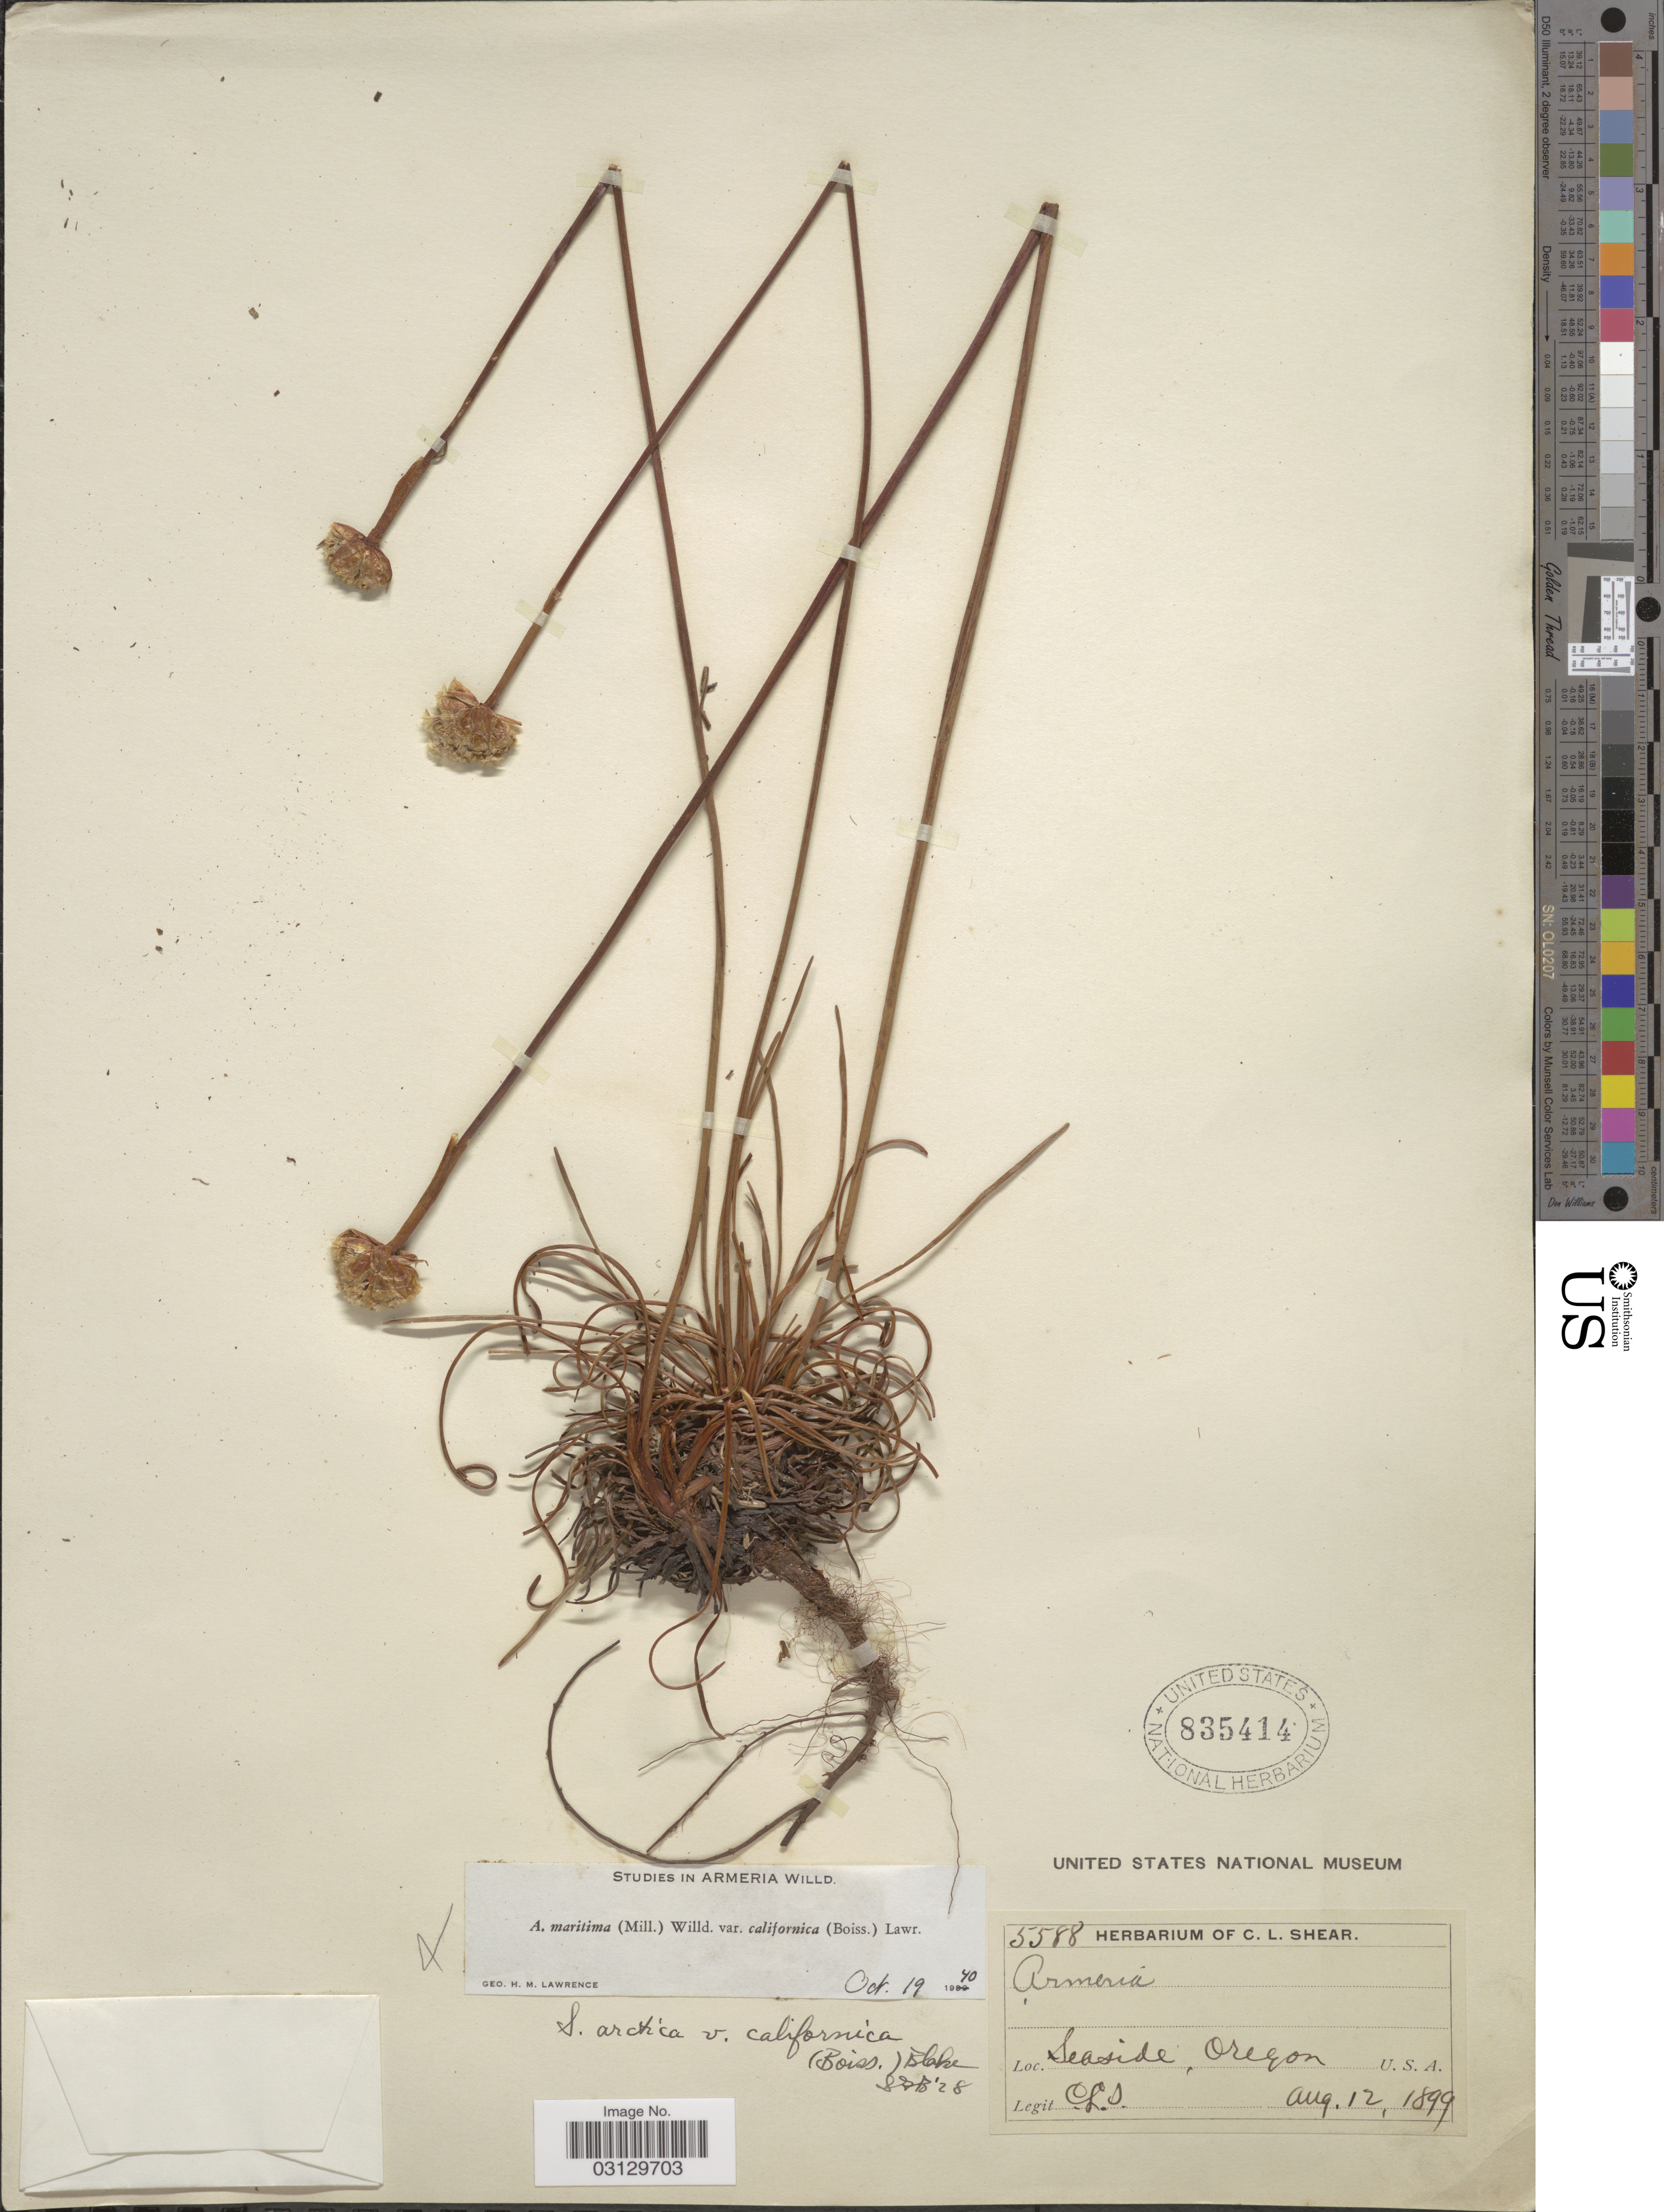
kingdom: Plantae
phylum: Tracheophyta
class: Magnoliopsida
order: Caryophyllales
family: Plumbaginaceae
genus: Armeria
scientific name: Armeria maritima subsp. californica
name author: (Boiss.) A.E. Porsild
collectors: C. L. Shear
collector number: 5588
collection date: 1899-08-12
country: United States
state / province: Oregon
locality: Seaside, U.S.A.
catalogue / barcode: US 835414